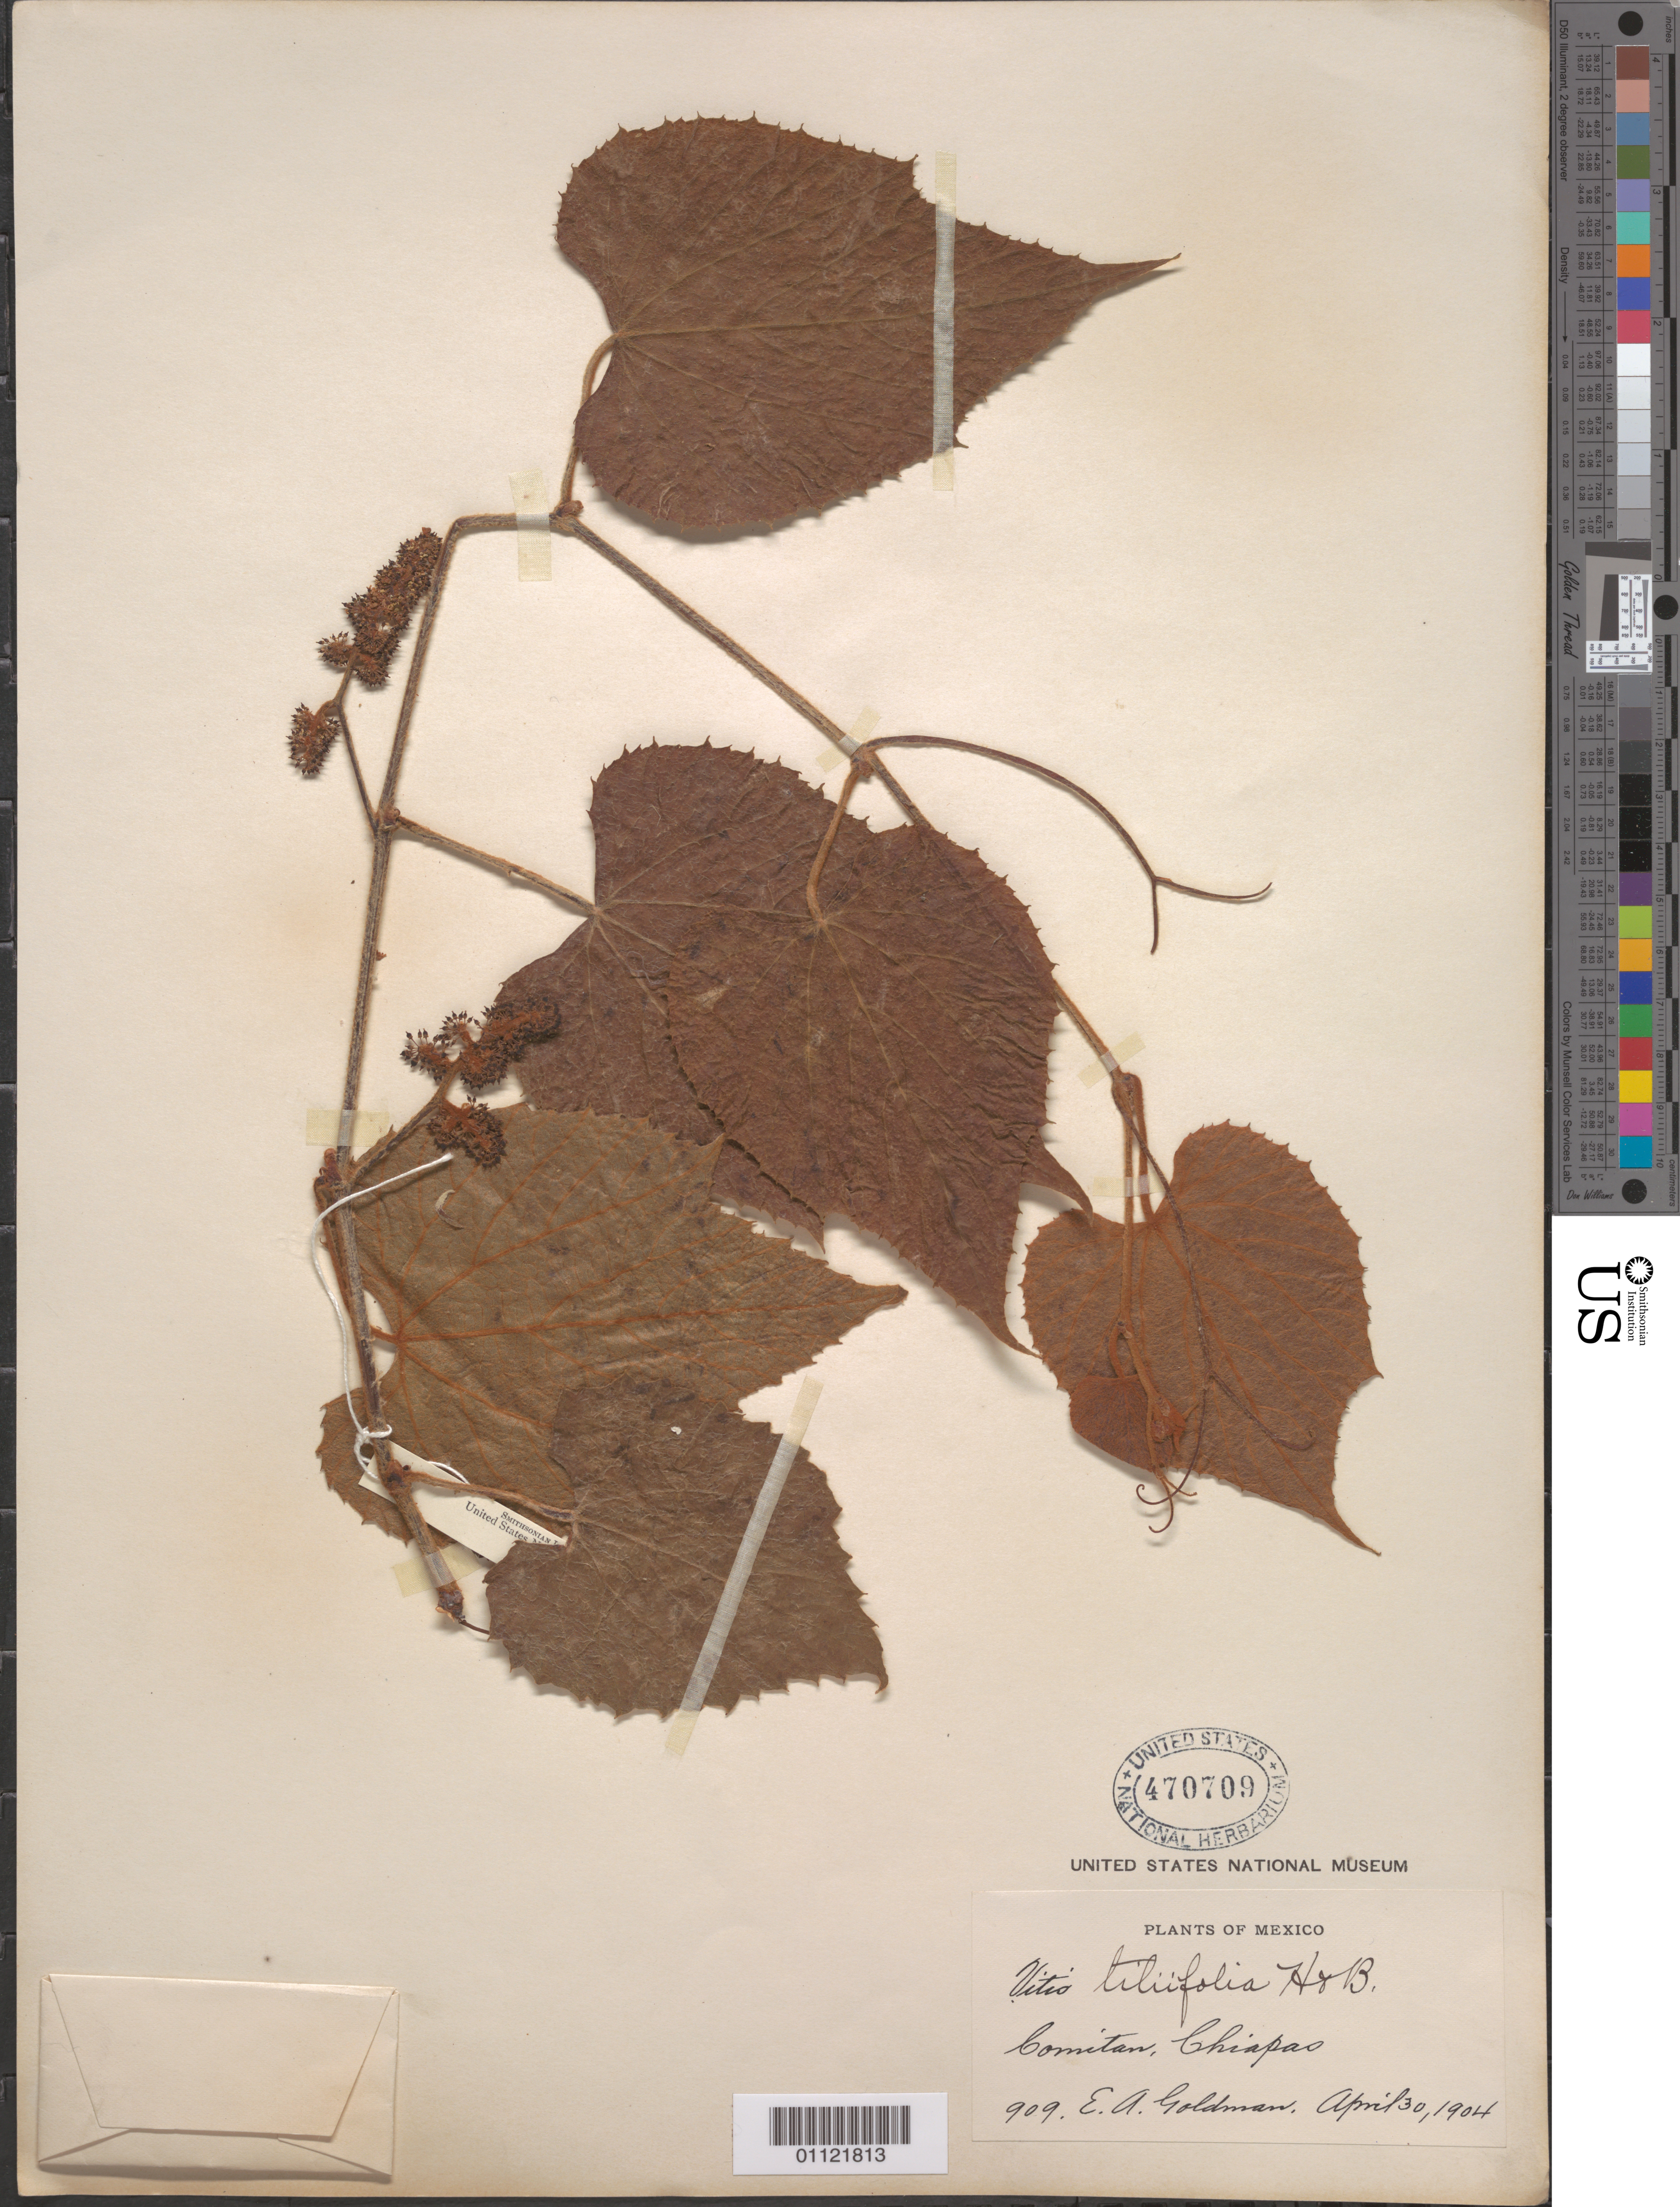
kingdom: Plantae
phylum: Tracheophyta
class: Magnoliopsida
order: Vitales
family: Vitaceae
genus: Vitis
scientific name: Vitis tiliifolia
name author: Humb. & Bonpl. ex Schult.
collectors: E. A. Goldman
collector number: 909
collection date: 1904-04-30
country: Mexico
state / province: Chiapas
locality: Comitan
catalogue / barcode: US 470709